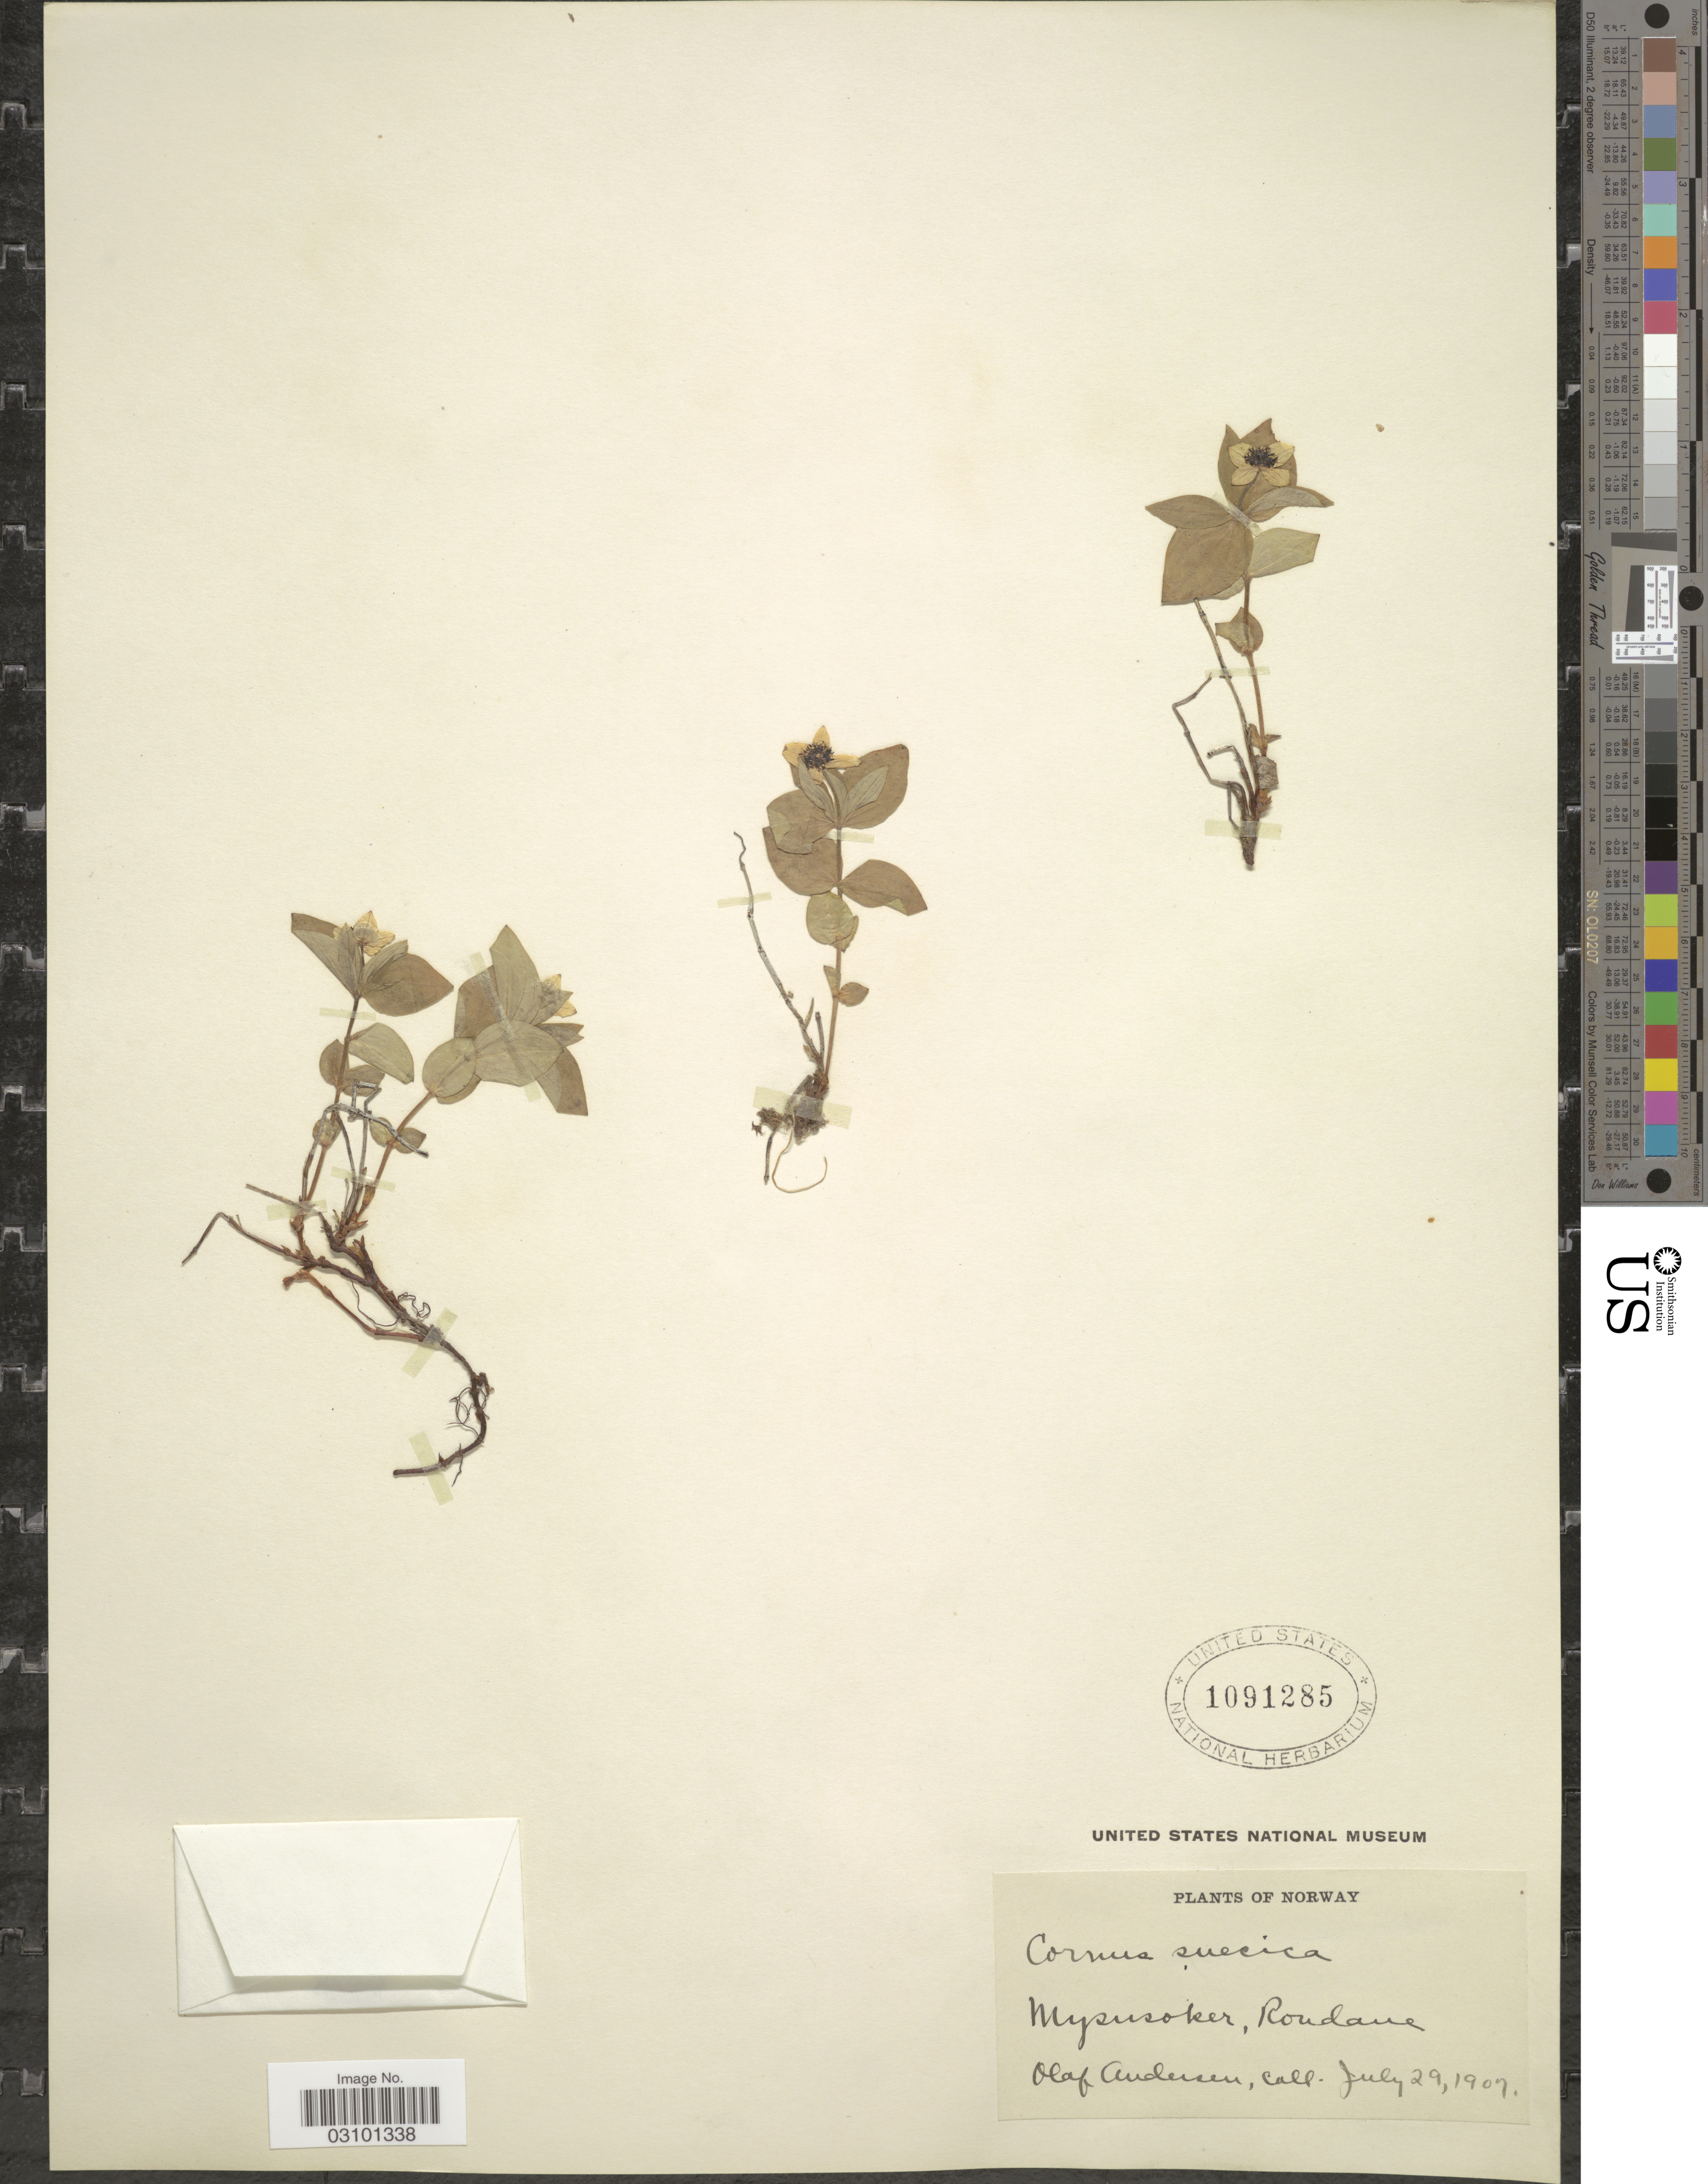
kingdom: Plantae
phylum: Tracheophyta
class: Magnoliopsida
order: Cornales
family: Cornaceae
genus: Cornus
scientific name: Cornus suecica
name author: L.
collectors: O. Anderson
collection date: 1907-07-29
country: Norway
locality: Mysusoker, Roudane.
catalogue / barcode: US 1091285